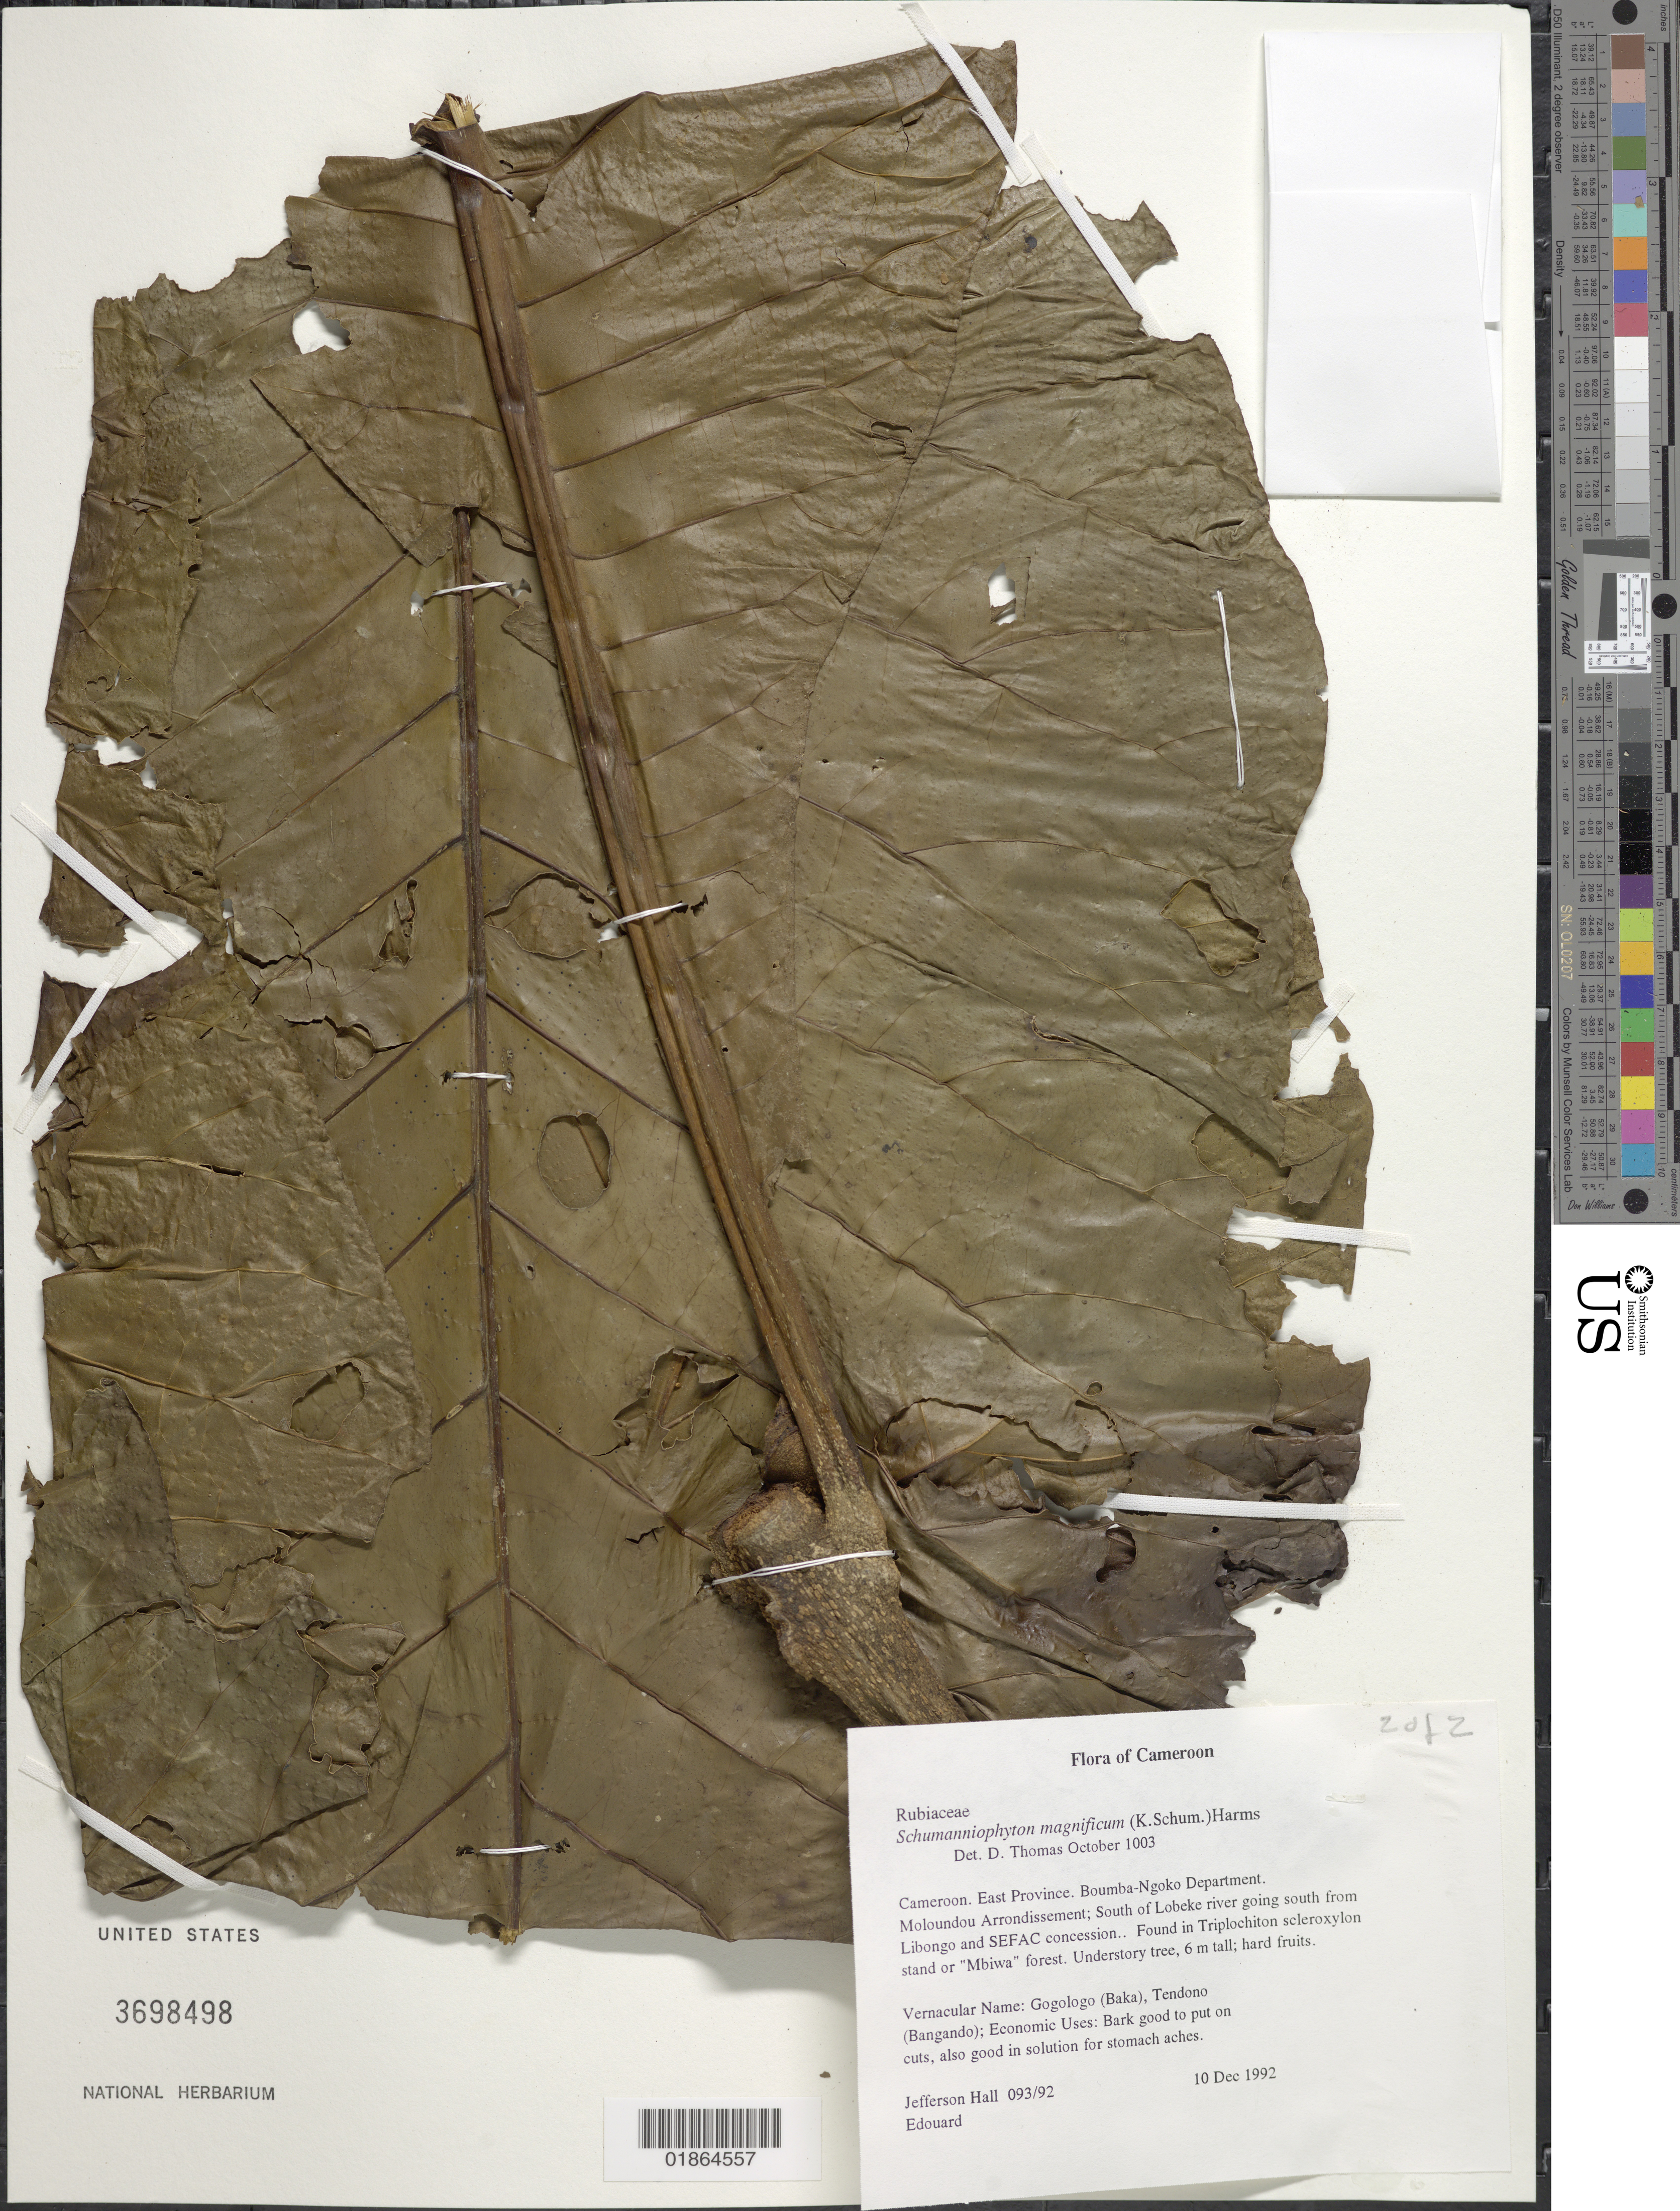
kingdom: Plantae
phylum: Tracheophyta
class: Magnoliopsida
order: Gentianales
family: Rubiaceae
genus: Schumanniophyton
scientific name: Schumanniophyton magnificum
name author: (K. Schum.) Harms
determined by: Thomas, D.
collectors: J. Hall & -. Edouard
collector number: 093/92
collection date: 1992-12-10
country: Cameroon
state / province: Est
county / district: Boumba-ngoko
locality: Moloundou Arrondissement; South of Lobeke river, south from Libongo and SEFAC concession.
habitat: Found in Triplochiton scleroxylon stand or "Mbiwa" forest.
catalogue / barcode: US 3698498